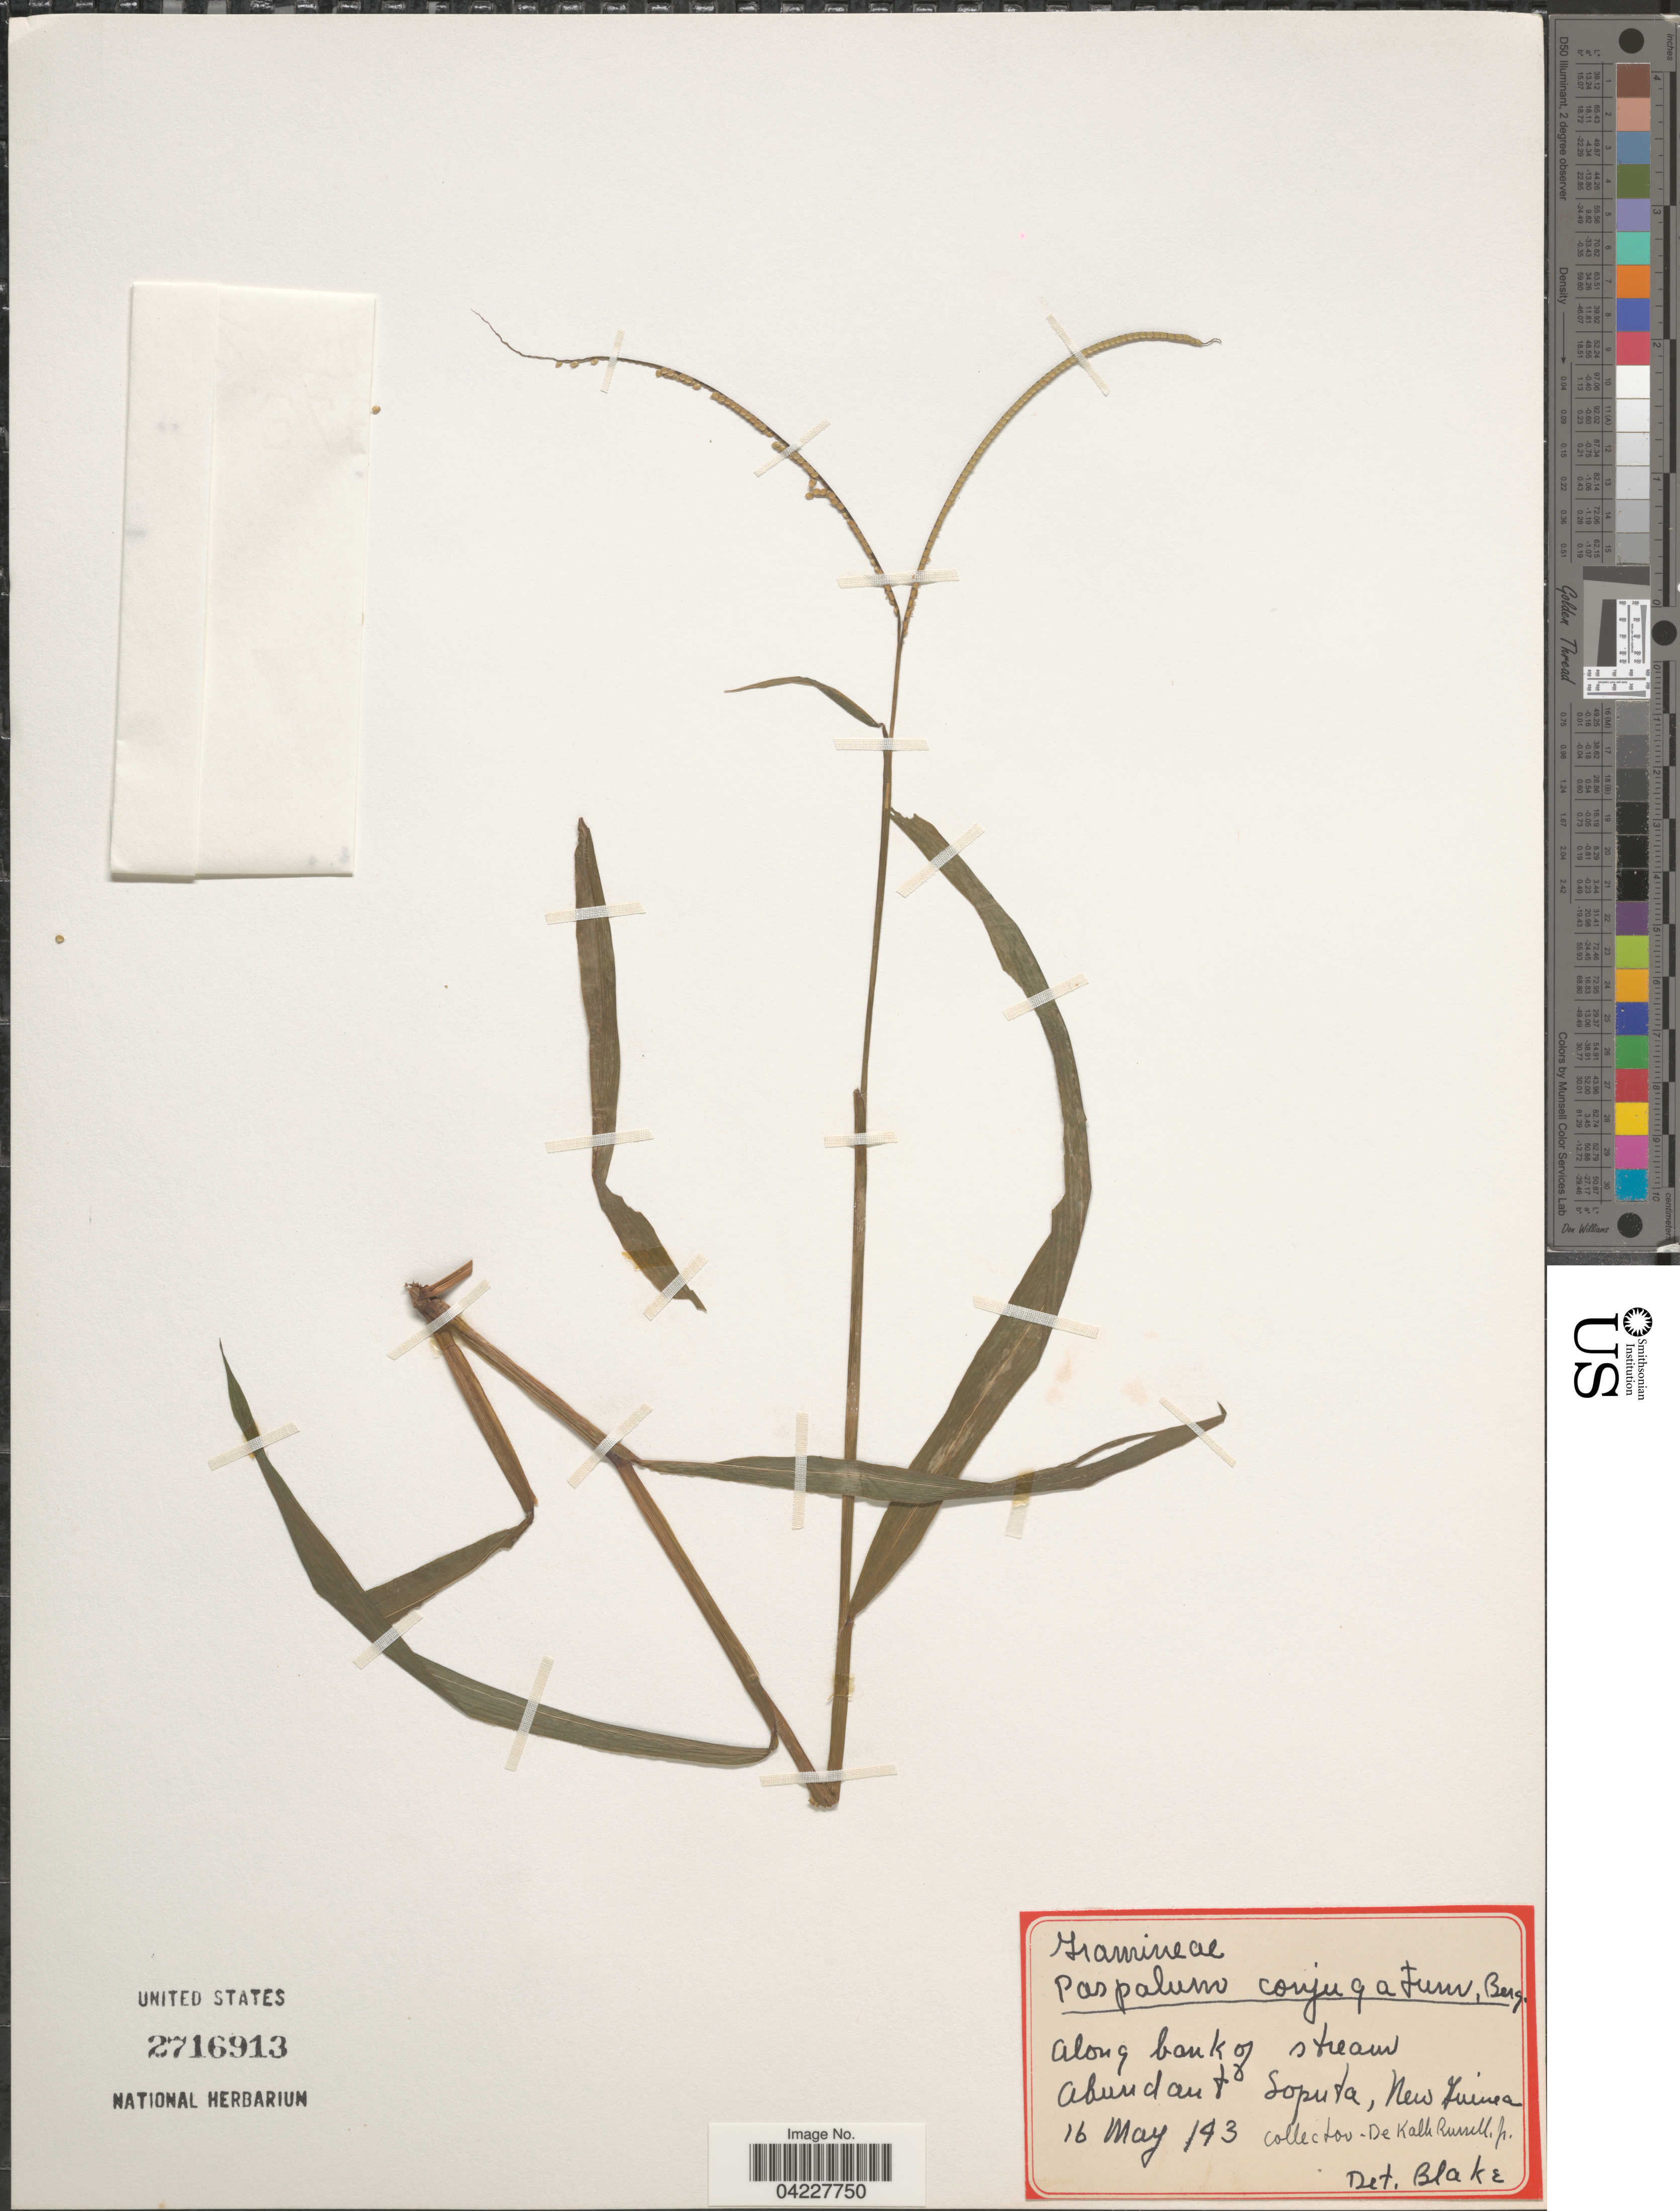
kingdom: Plantae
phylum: Tracheophyta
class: Liliopsida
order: Poales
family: Poaceae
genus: Paspalum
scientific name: Paspalum conjugatum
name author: P.J. Bergius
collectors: D. K. Russell Jr.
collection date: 1943-05-16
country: Papua New Guinea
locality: Along bank of stream. Abundant. Soputa, New Guinea.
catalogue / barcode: US 2716913